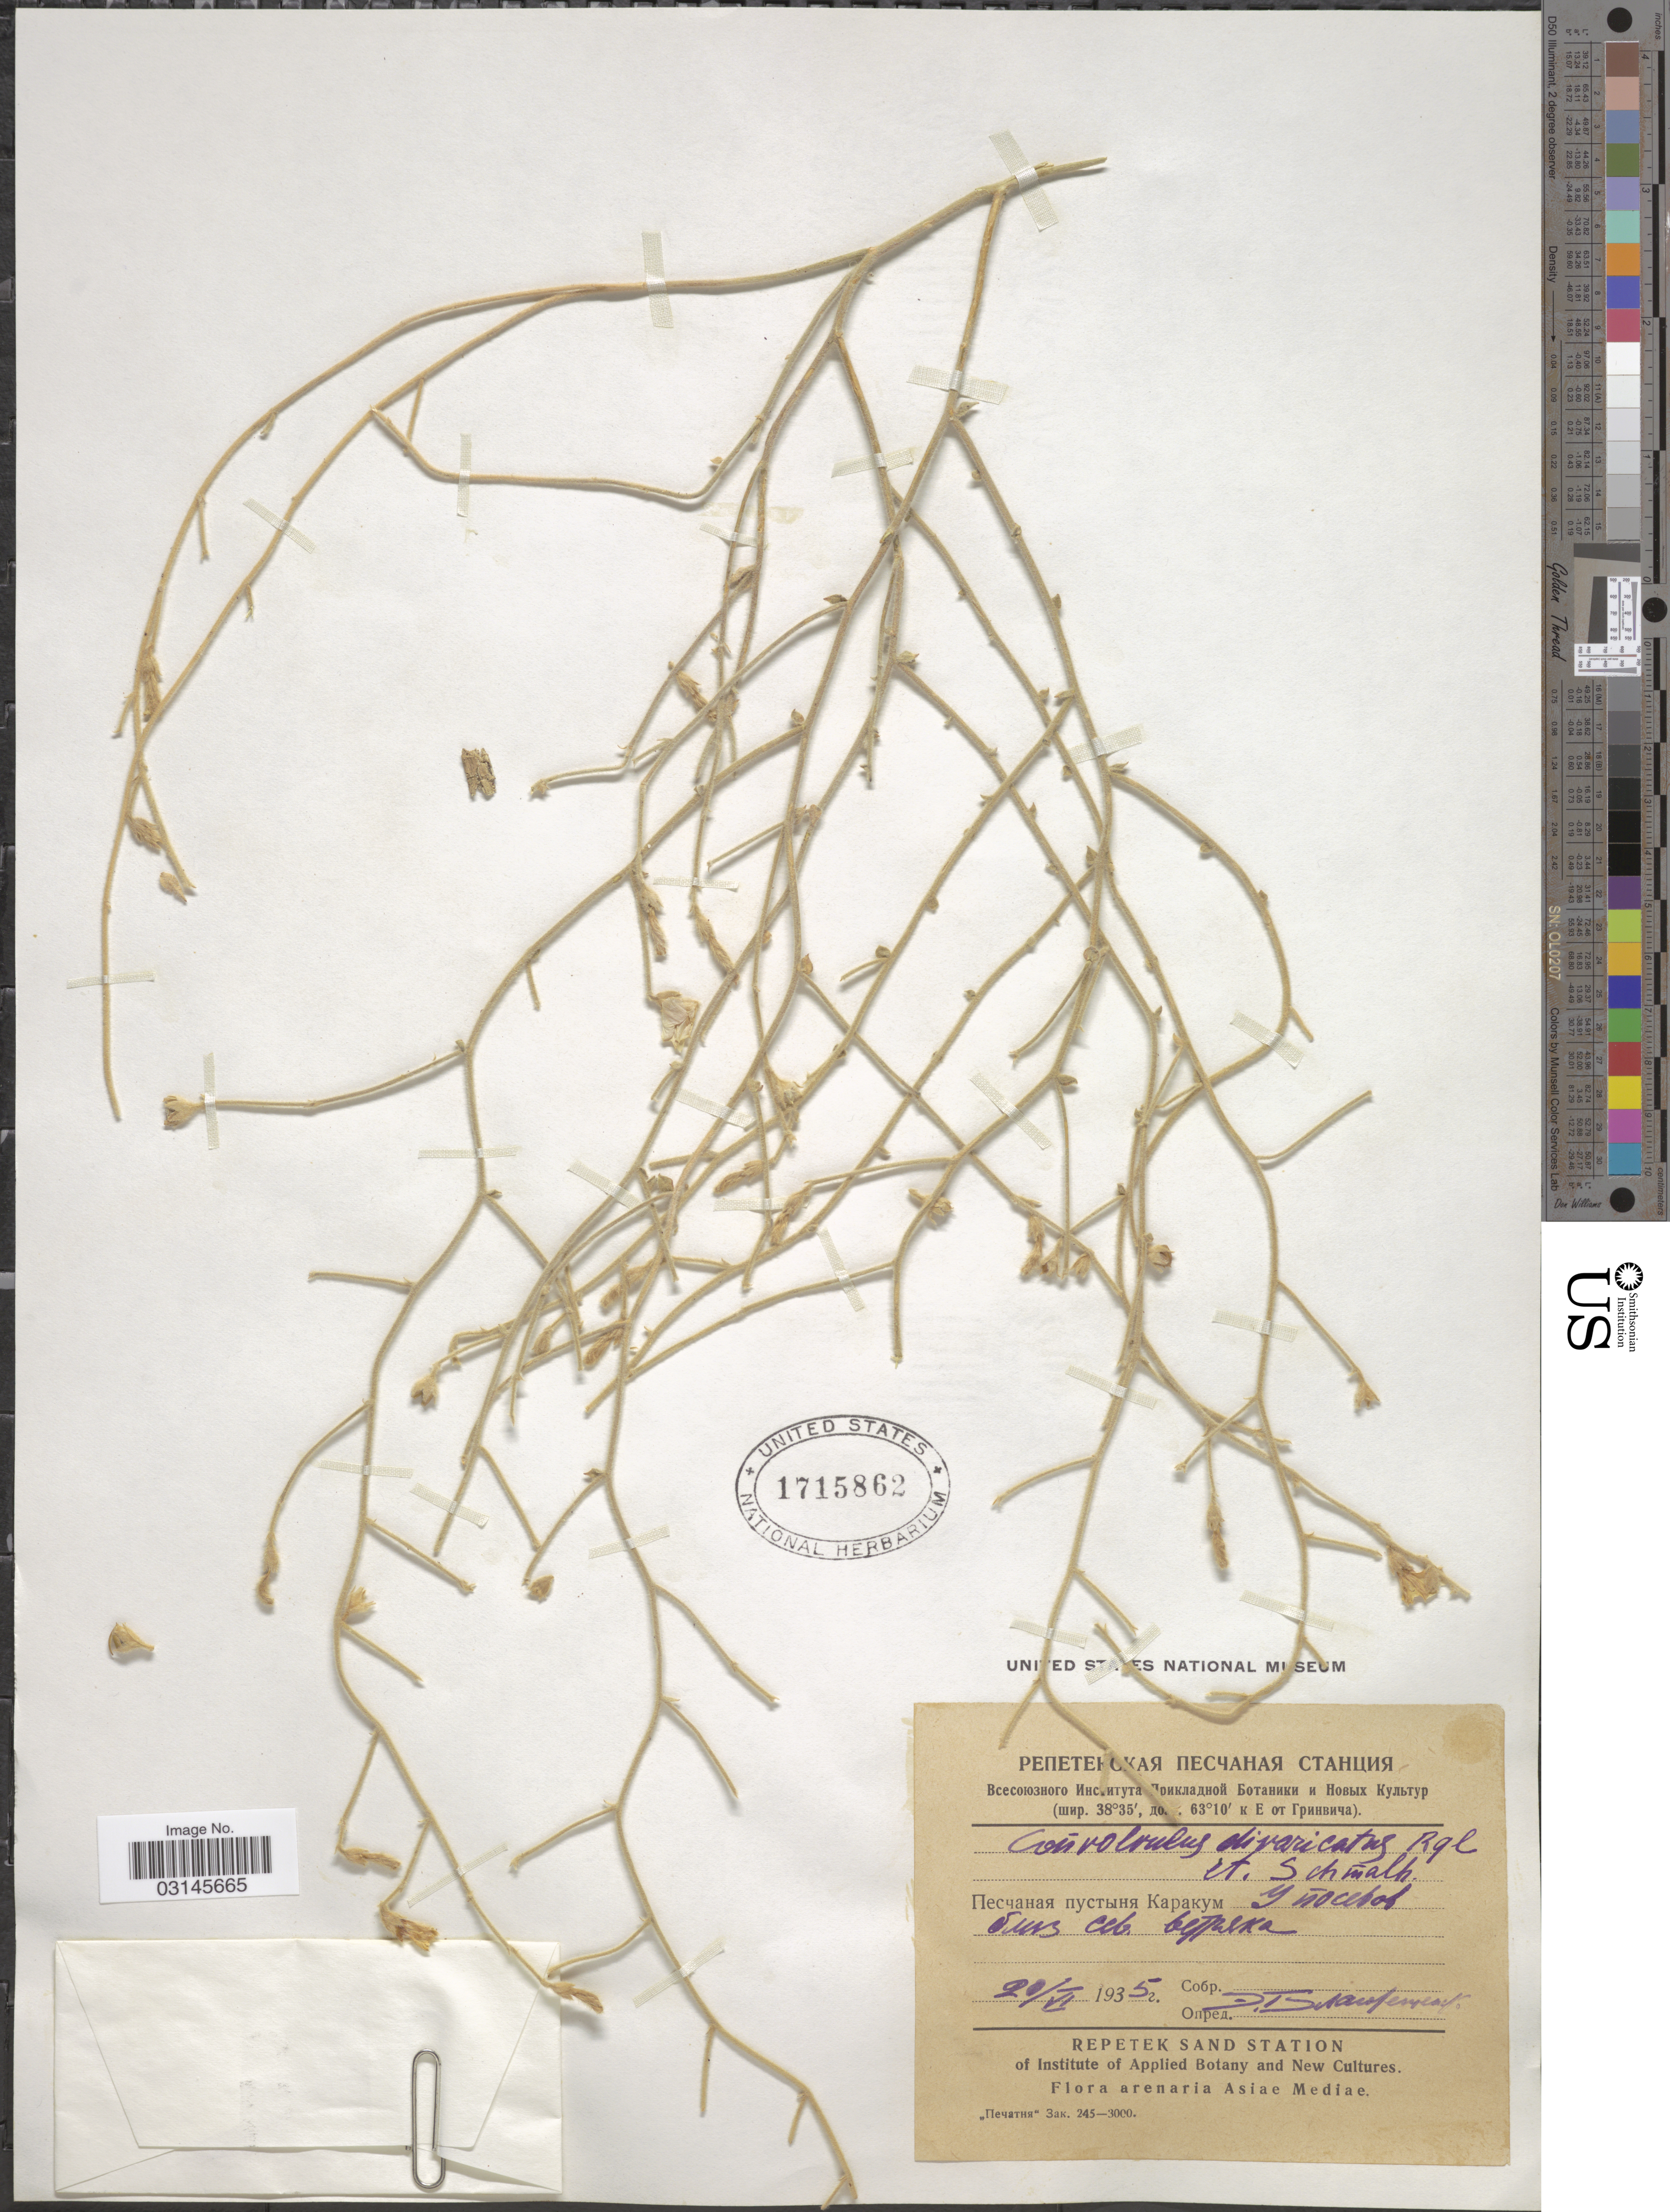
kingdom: Plantae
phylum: Tracheophyta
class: Magnoliopsida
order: Solanales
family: Convolvulaceae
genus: Convolvulus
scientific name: Convolvulus divaricatus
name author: (Schmalh.) Regel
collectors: E. Blagoveshenskiy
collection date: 1935-06-20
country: Uzbekistan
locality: Karakum Desert. Asiae Mediae.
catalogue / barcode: US 1715862